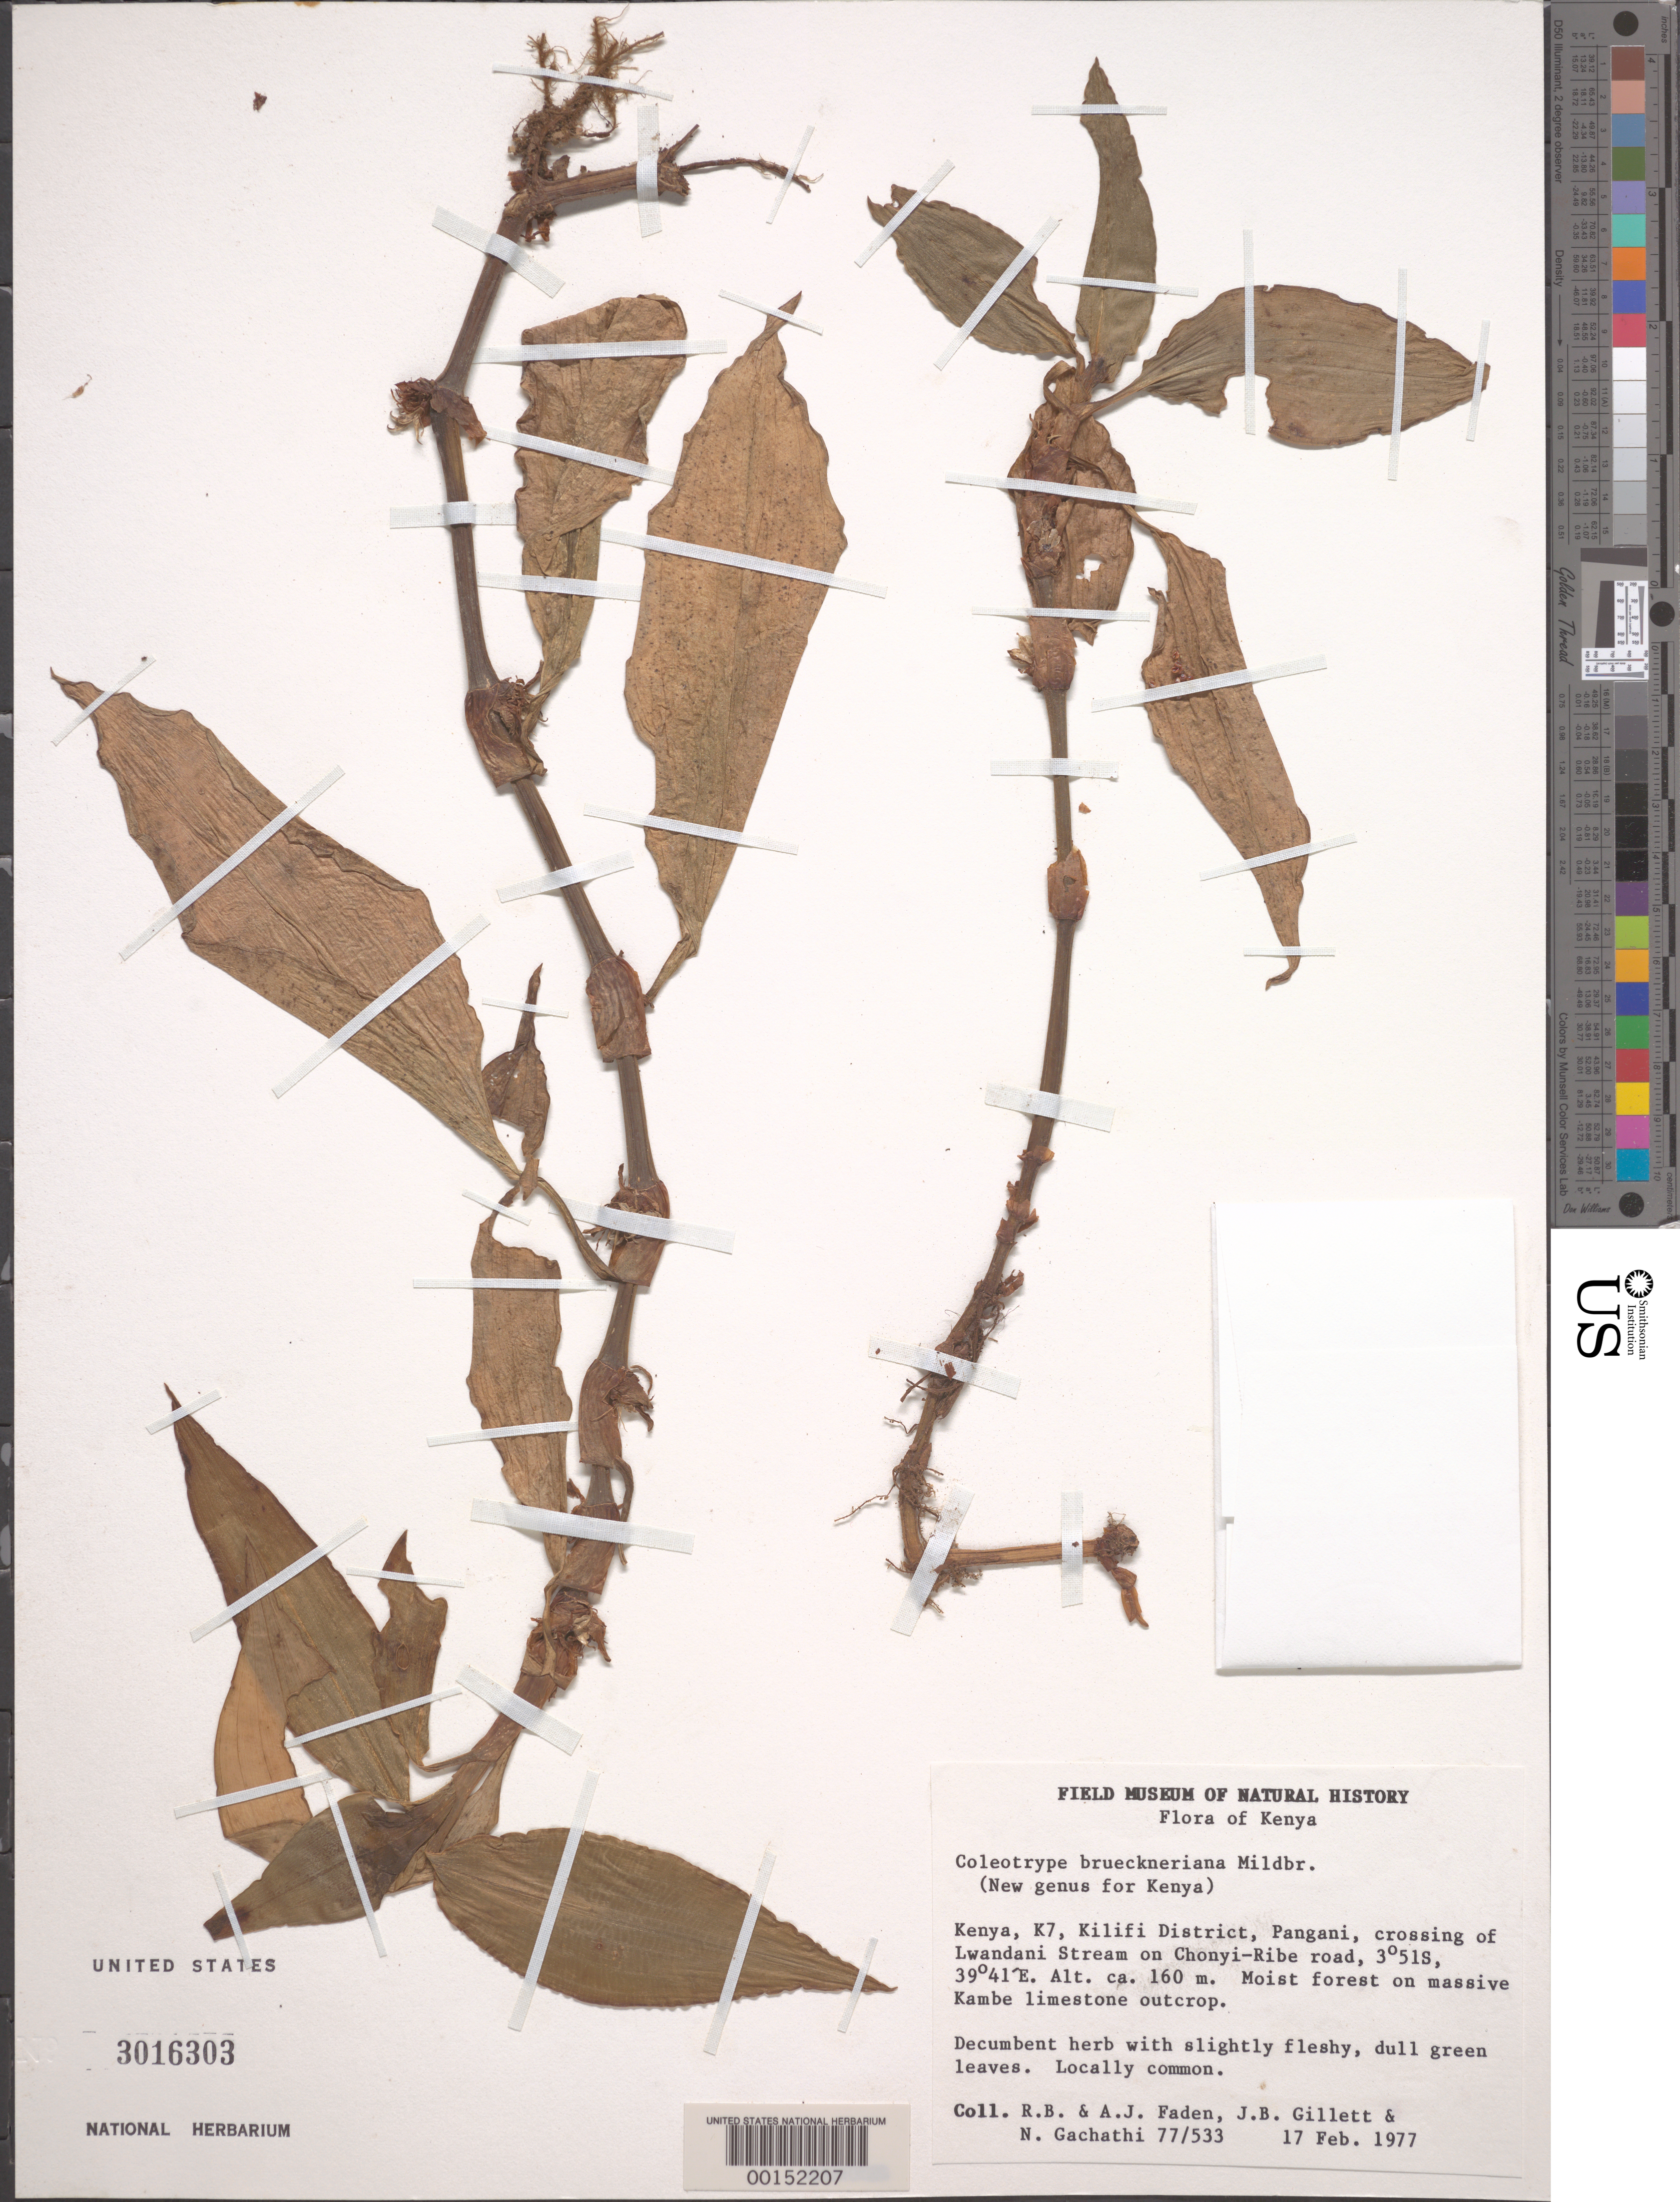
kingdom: Plantae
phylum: Tracheophyta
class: Liliopsida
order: Commelinales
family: Commelinaceae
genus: Coleotrype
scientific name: Coleotrype brueckneriana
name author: Mildbr.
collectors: R. B. Faden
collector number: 77/533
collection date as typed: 17 Feb 1977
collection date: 1977-02-17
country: Kenya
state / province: Kilifi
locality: Pangani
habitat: Moist forest, limestone outcrop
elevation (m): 160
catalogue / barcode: US 3016303